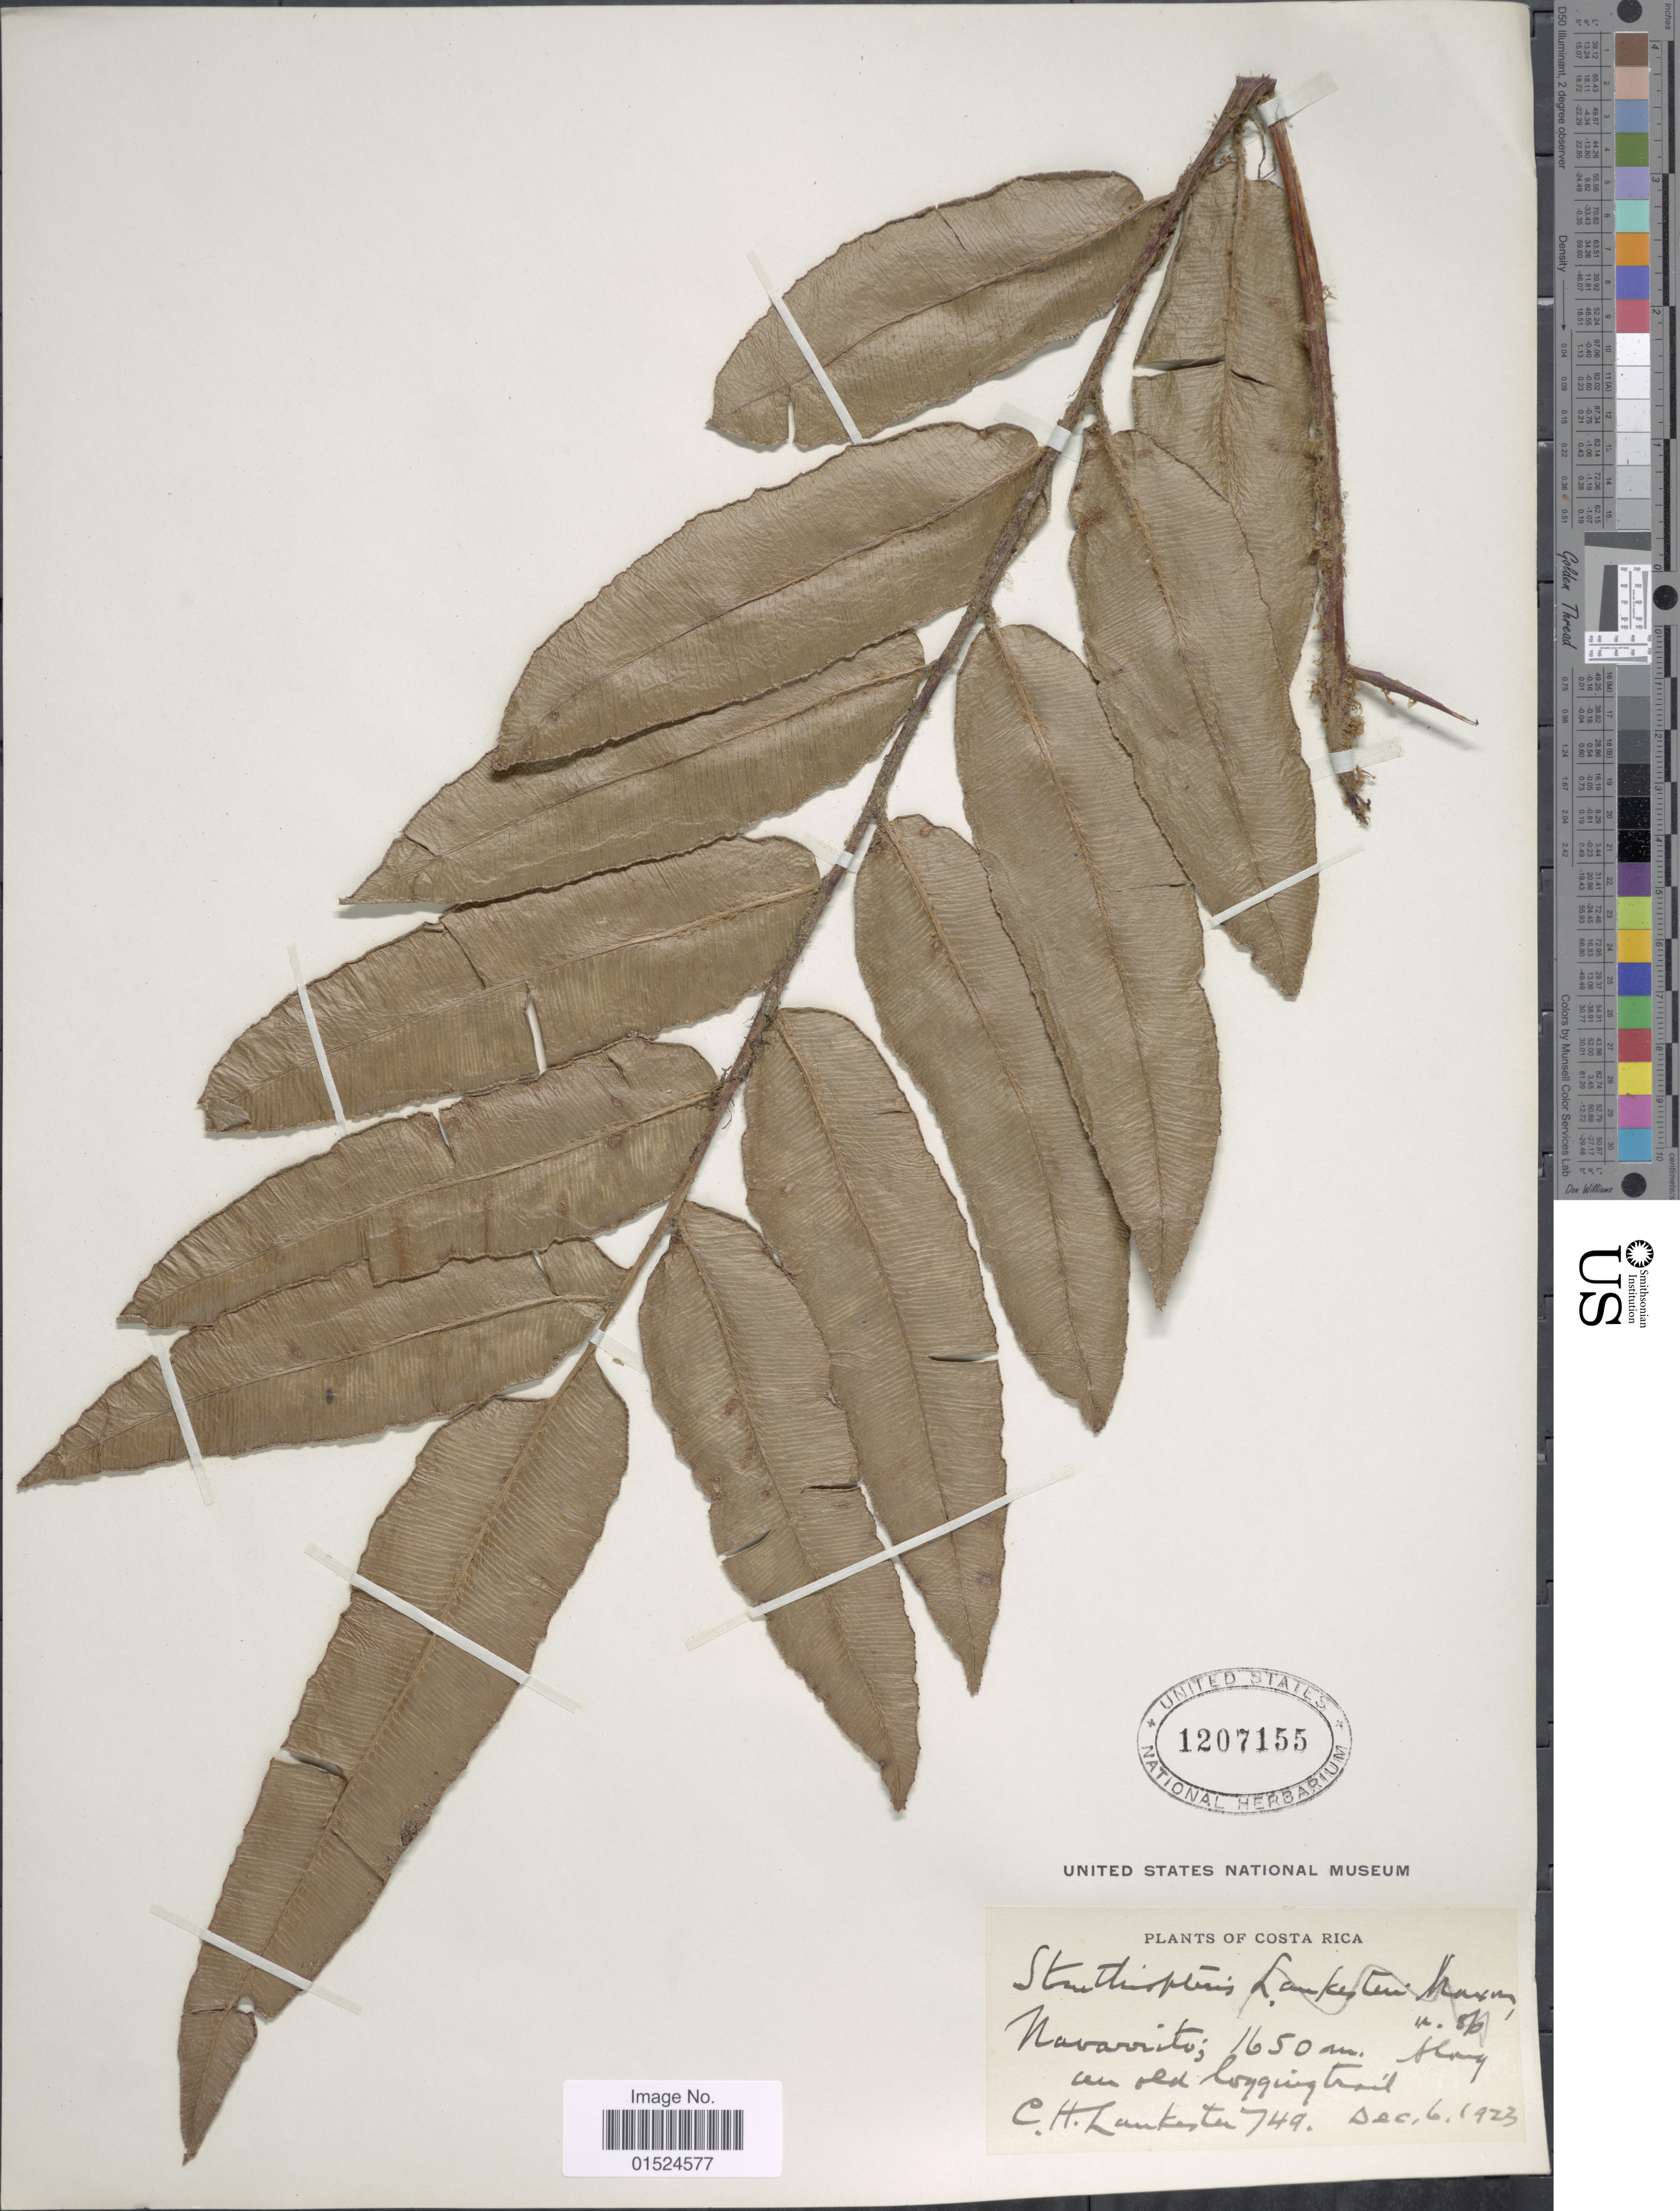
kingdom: Plantae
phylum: Tracheophyta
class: Polypodiopsida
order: Polypodiales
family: Blechnaceae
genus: Blechnum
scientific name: Blechnum viviparum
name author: (Broadh.) C. Chr.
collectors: C. H. Lankester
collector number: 749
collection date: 1923-12-06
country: Costa Rica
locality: Navarrito, old logging trail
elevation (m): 1650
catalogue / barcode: US 1207155